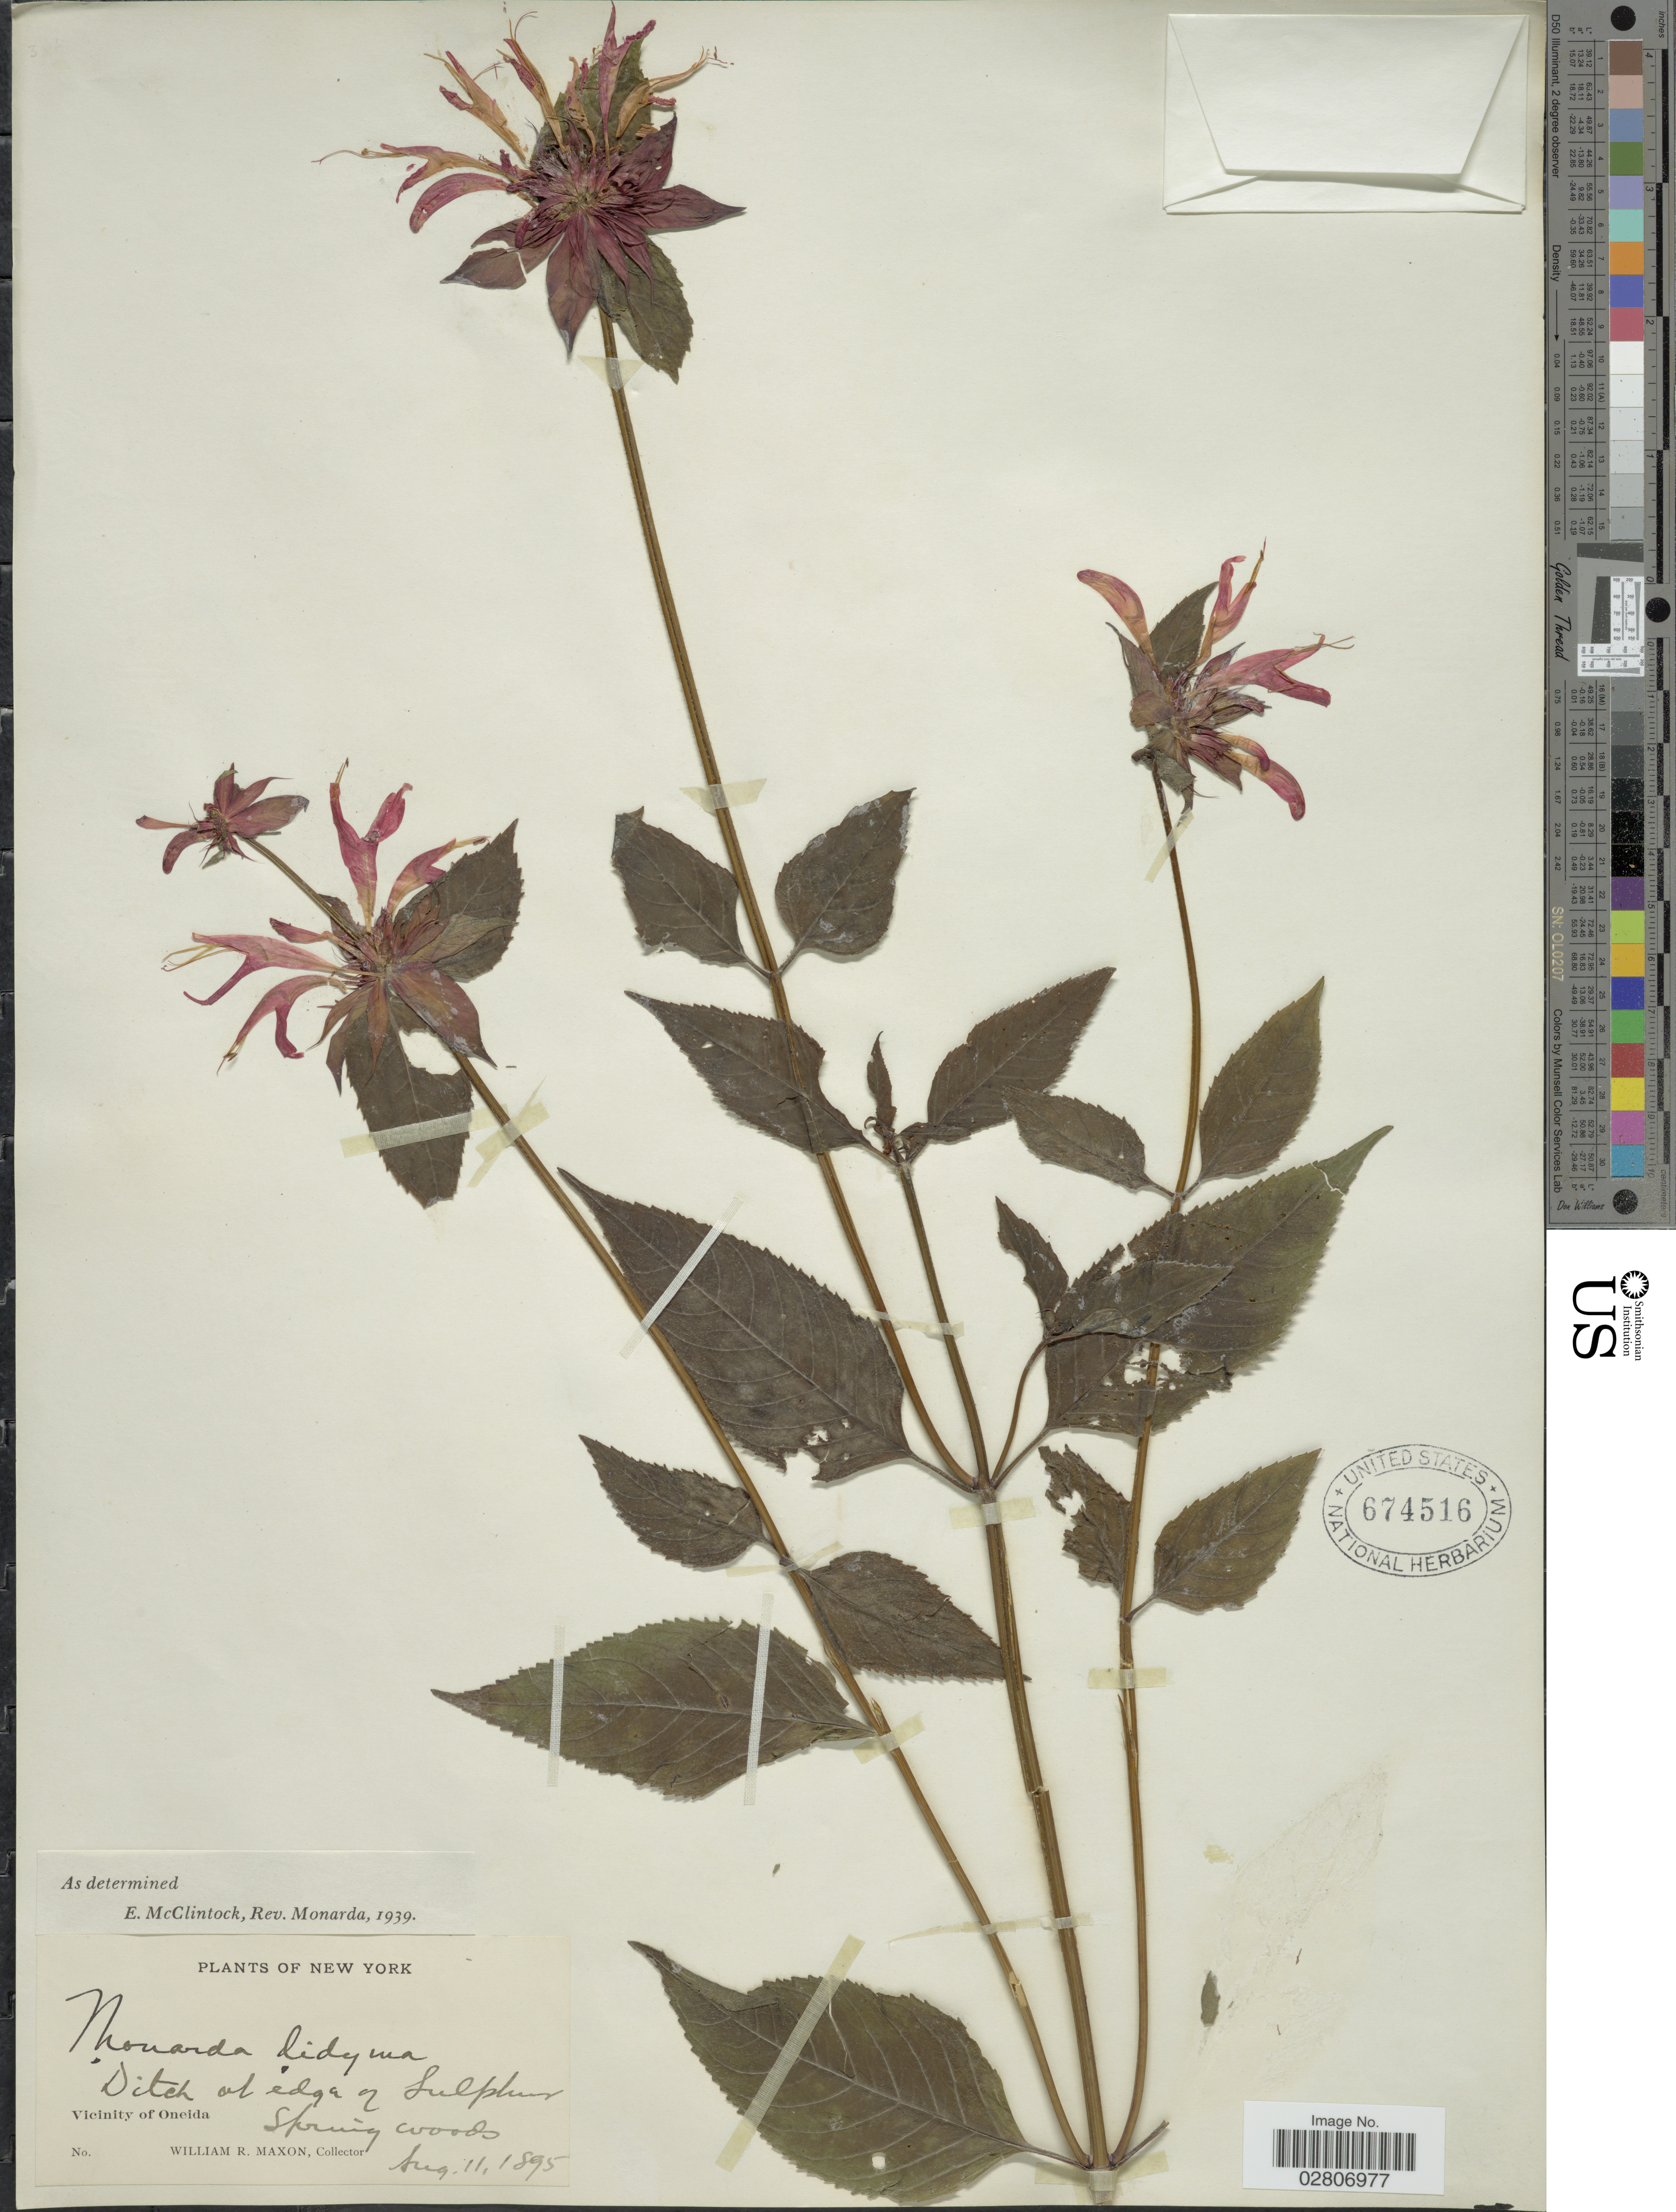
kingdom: Plantae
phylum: Tracheophyta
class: Magnoliopsida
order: Lamiales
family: Lamiaceae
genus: Monarda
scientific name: Monarda didyma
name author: L.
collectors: W. R. Maxon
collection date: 1895-08-11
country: United States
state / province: New York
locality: Ditch of edge of Sulphur Spring woods. Vicinity of Oneida.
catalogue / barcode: US 674516